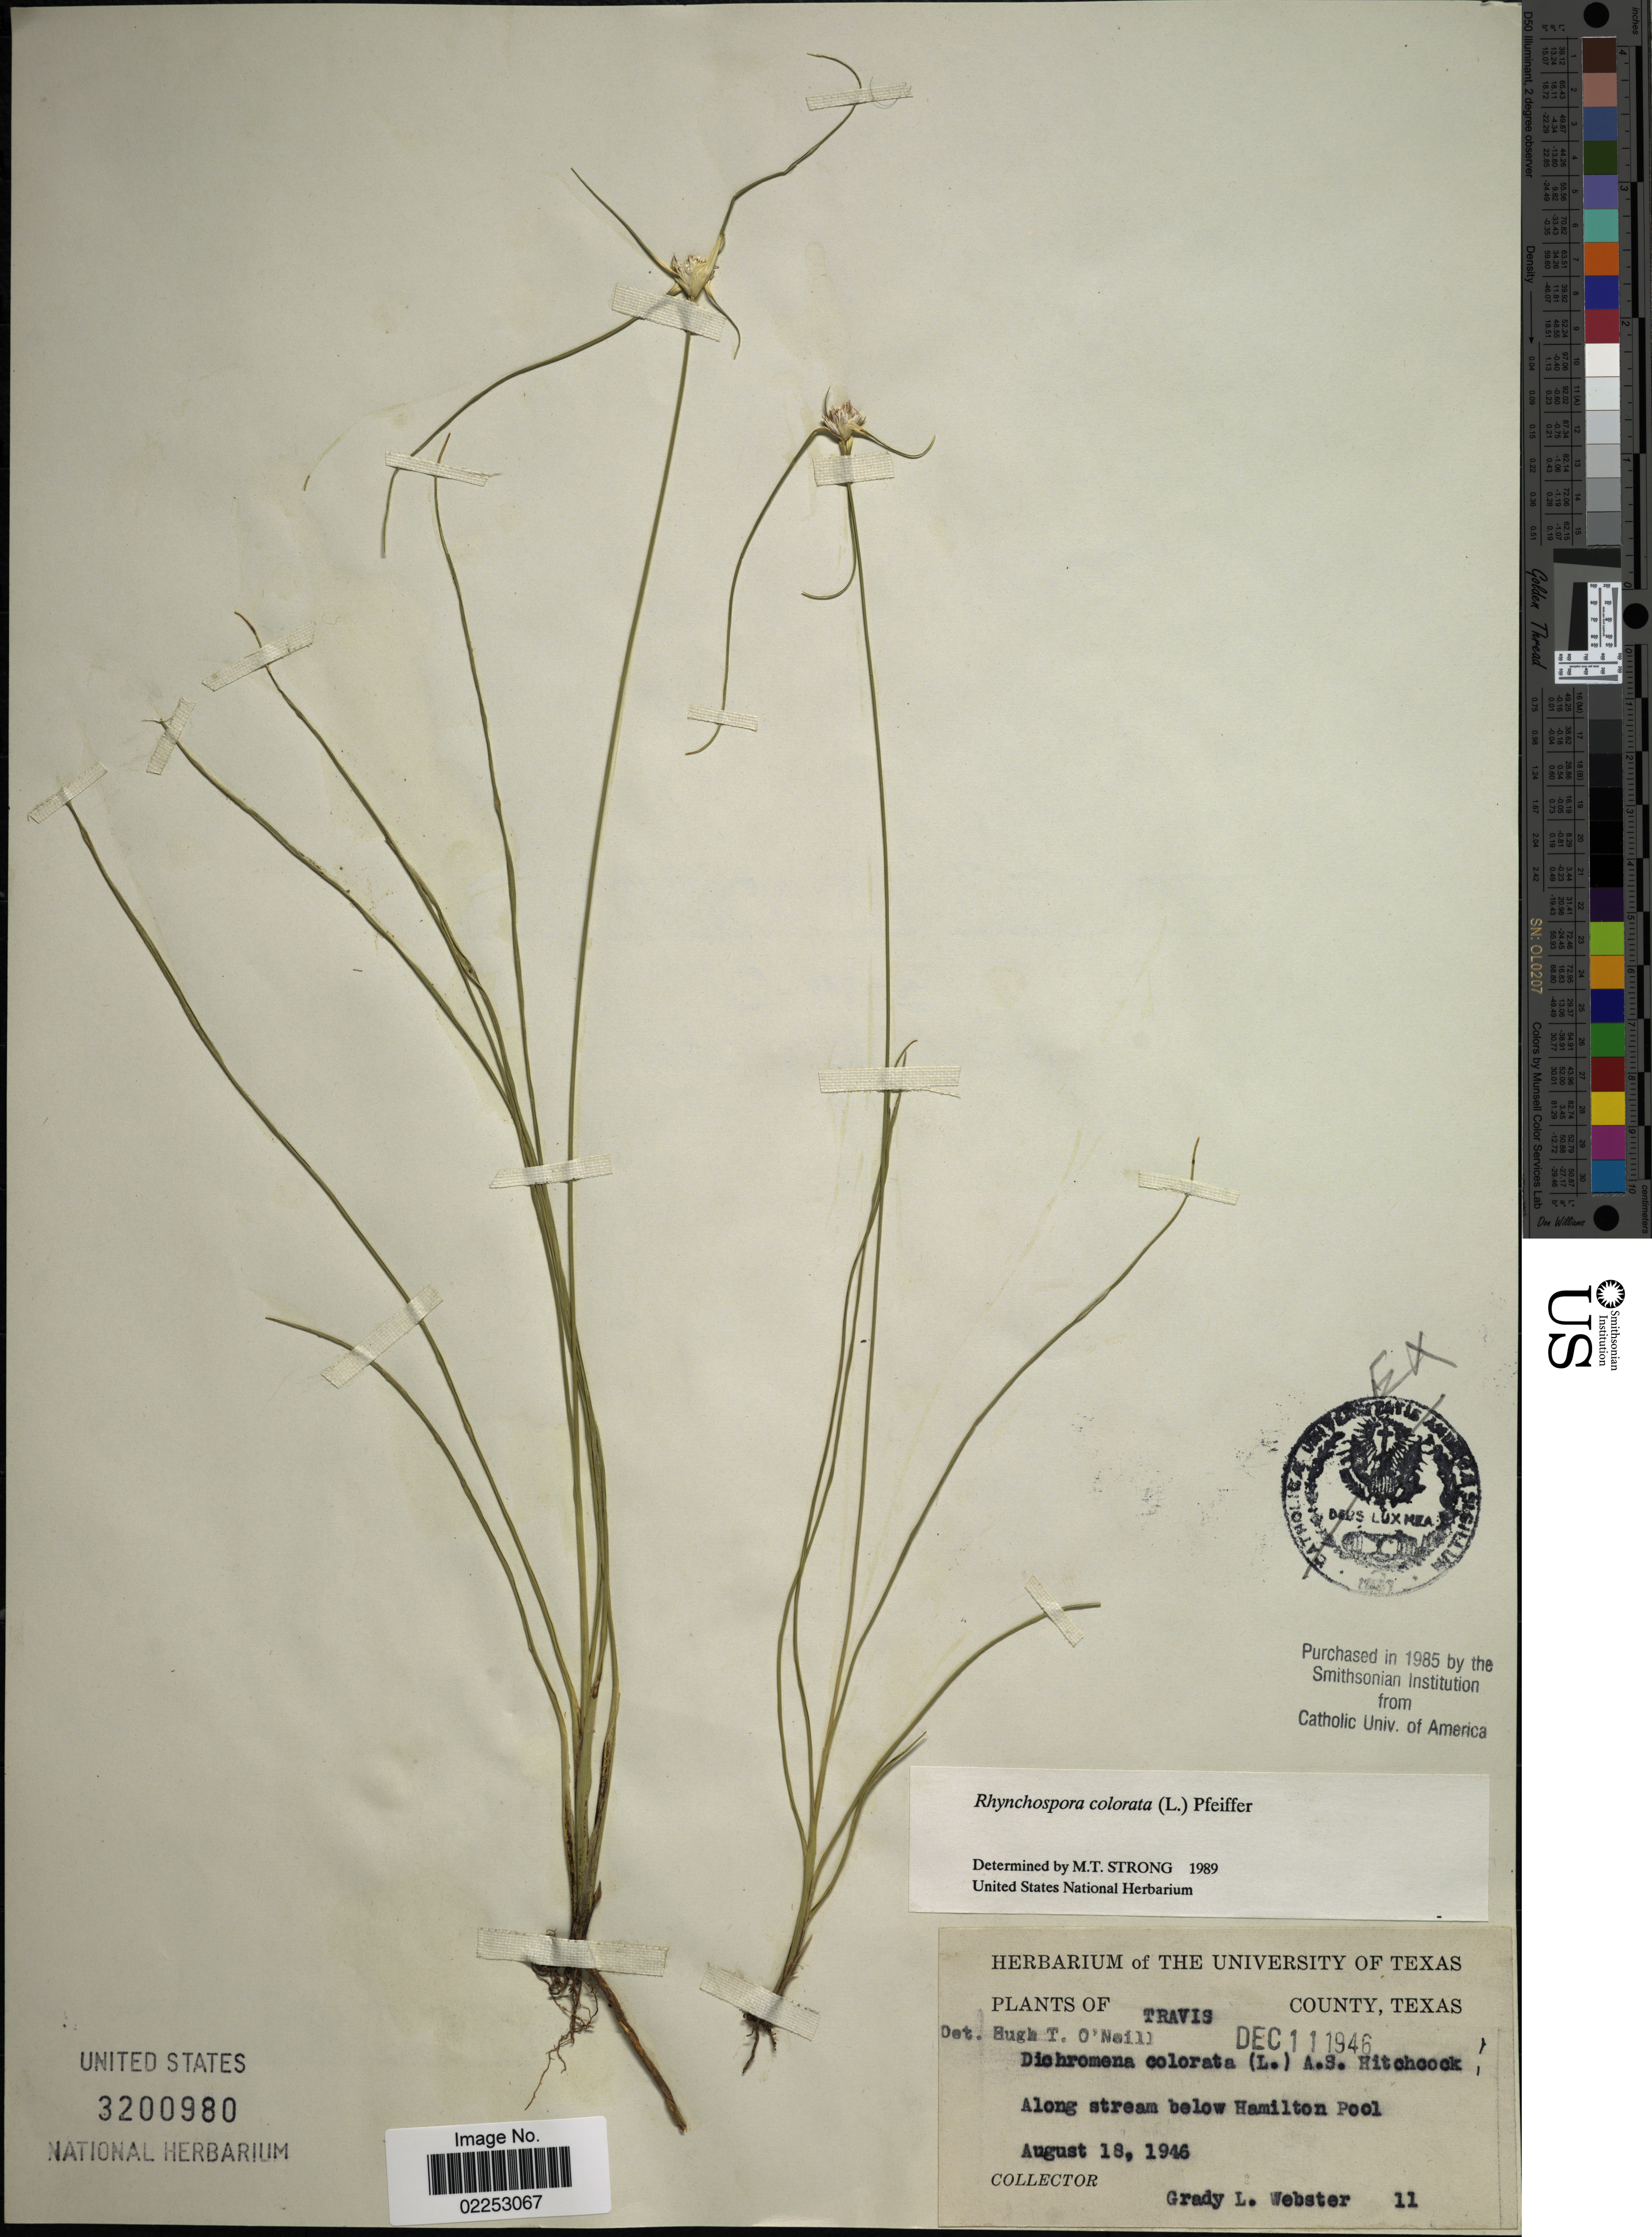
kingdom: Plantae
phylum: Tracheophyta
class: Liliopsida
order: Poales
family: Cyperaceae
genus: Rhynchospora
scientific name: Rhynchospora colorata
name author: (L.) H. Pfeiff.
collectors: G. L. Webster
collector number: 11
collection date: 1946-08-18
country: United States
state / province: Texas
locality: Travis County. Along stream below Hamilton Pool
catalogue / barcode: US 3200980